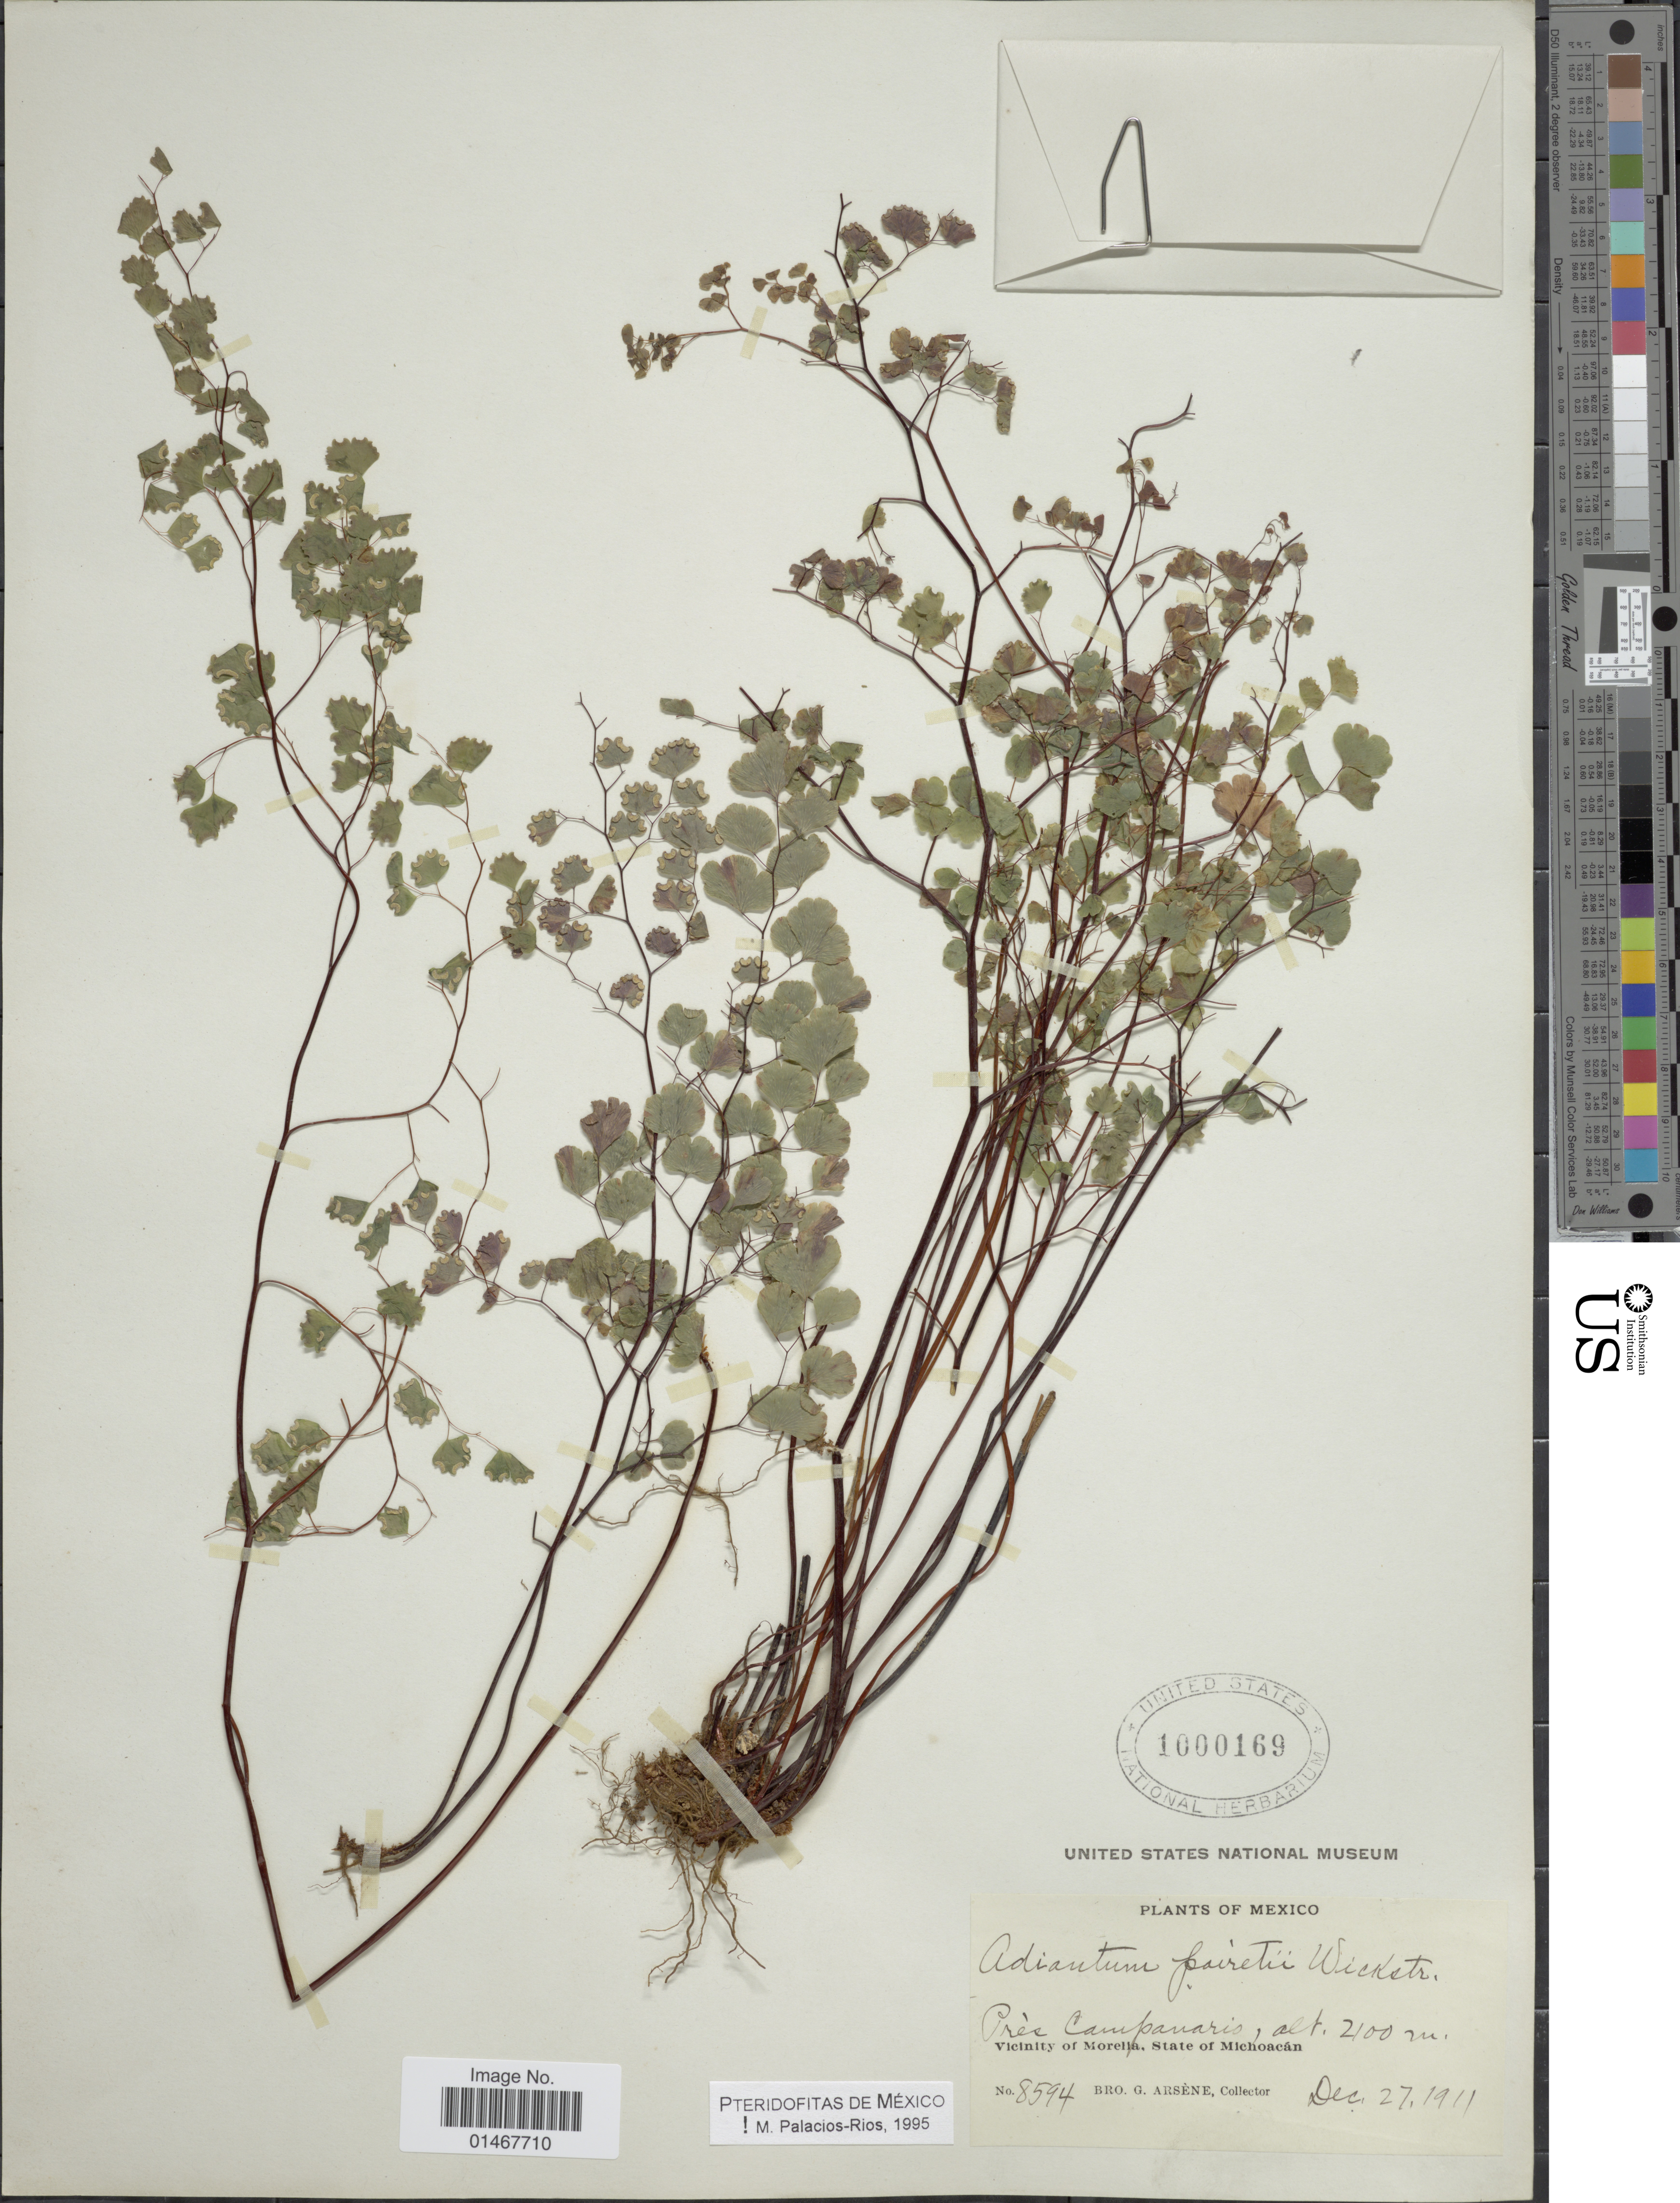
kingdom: Plantae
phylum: Tracheophyta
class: Polypodiopsida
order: Polypodiales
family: Pteridaceae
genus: Adiantum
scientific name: Adiantum poiretii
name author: Wikstr.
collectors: Bro. G. Arsène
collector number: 8594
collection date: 1911-12-27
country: Mexico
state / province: Michoacán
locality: Pres Campanaris, Vicinity of Morelia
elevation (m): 2100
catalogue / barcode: US 1000169